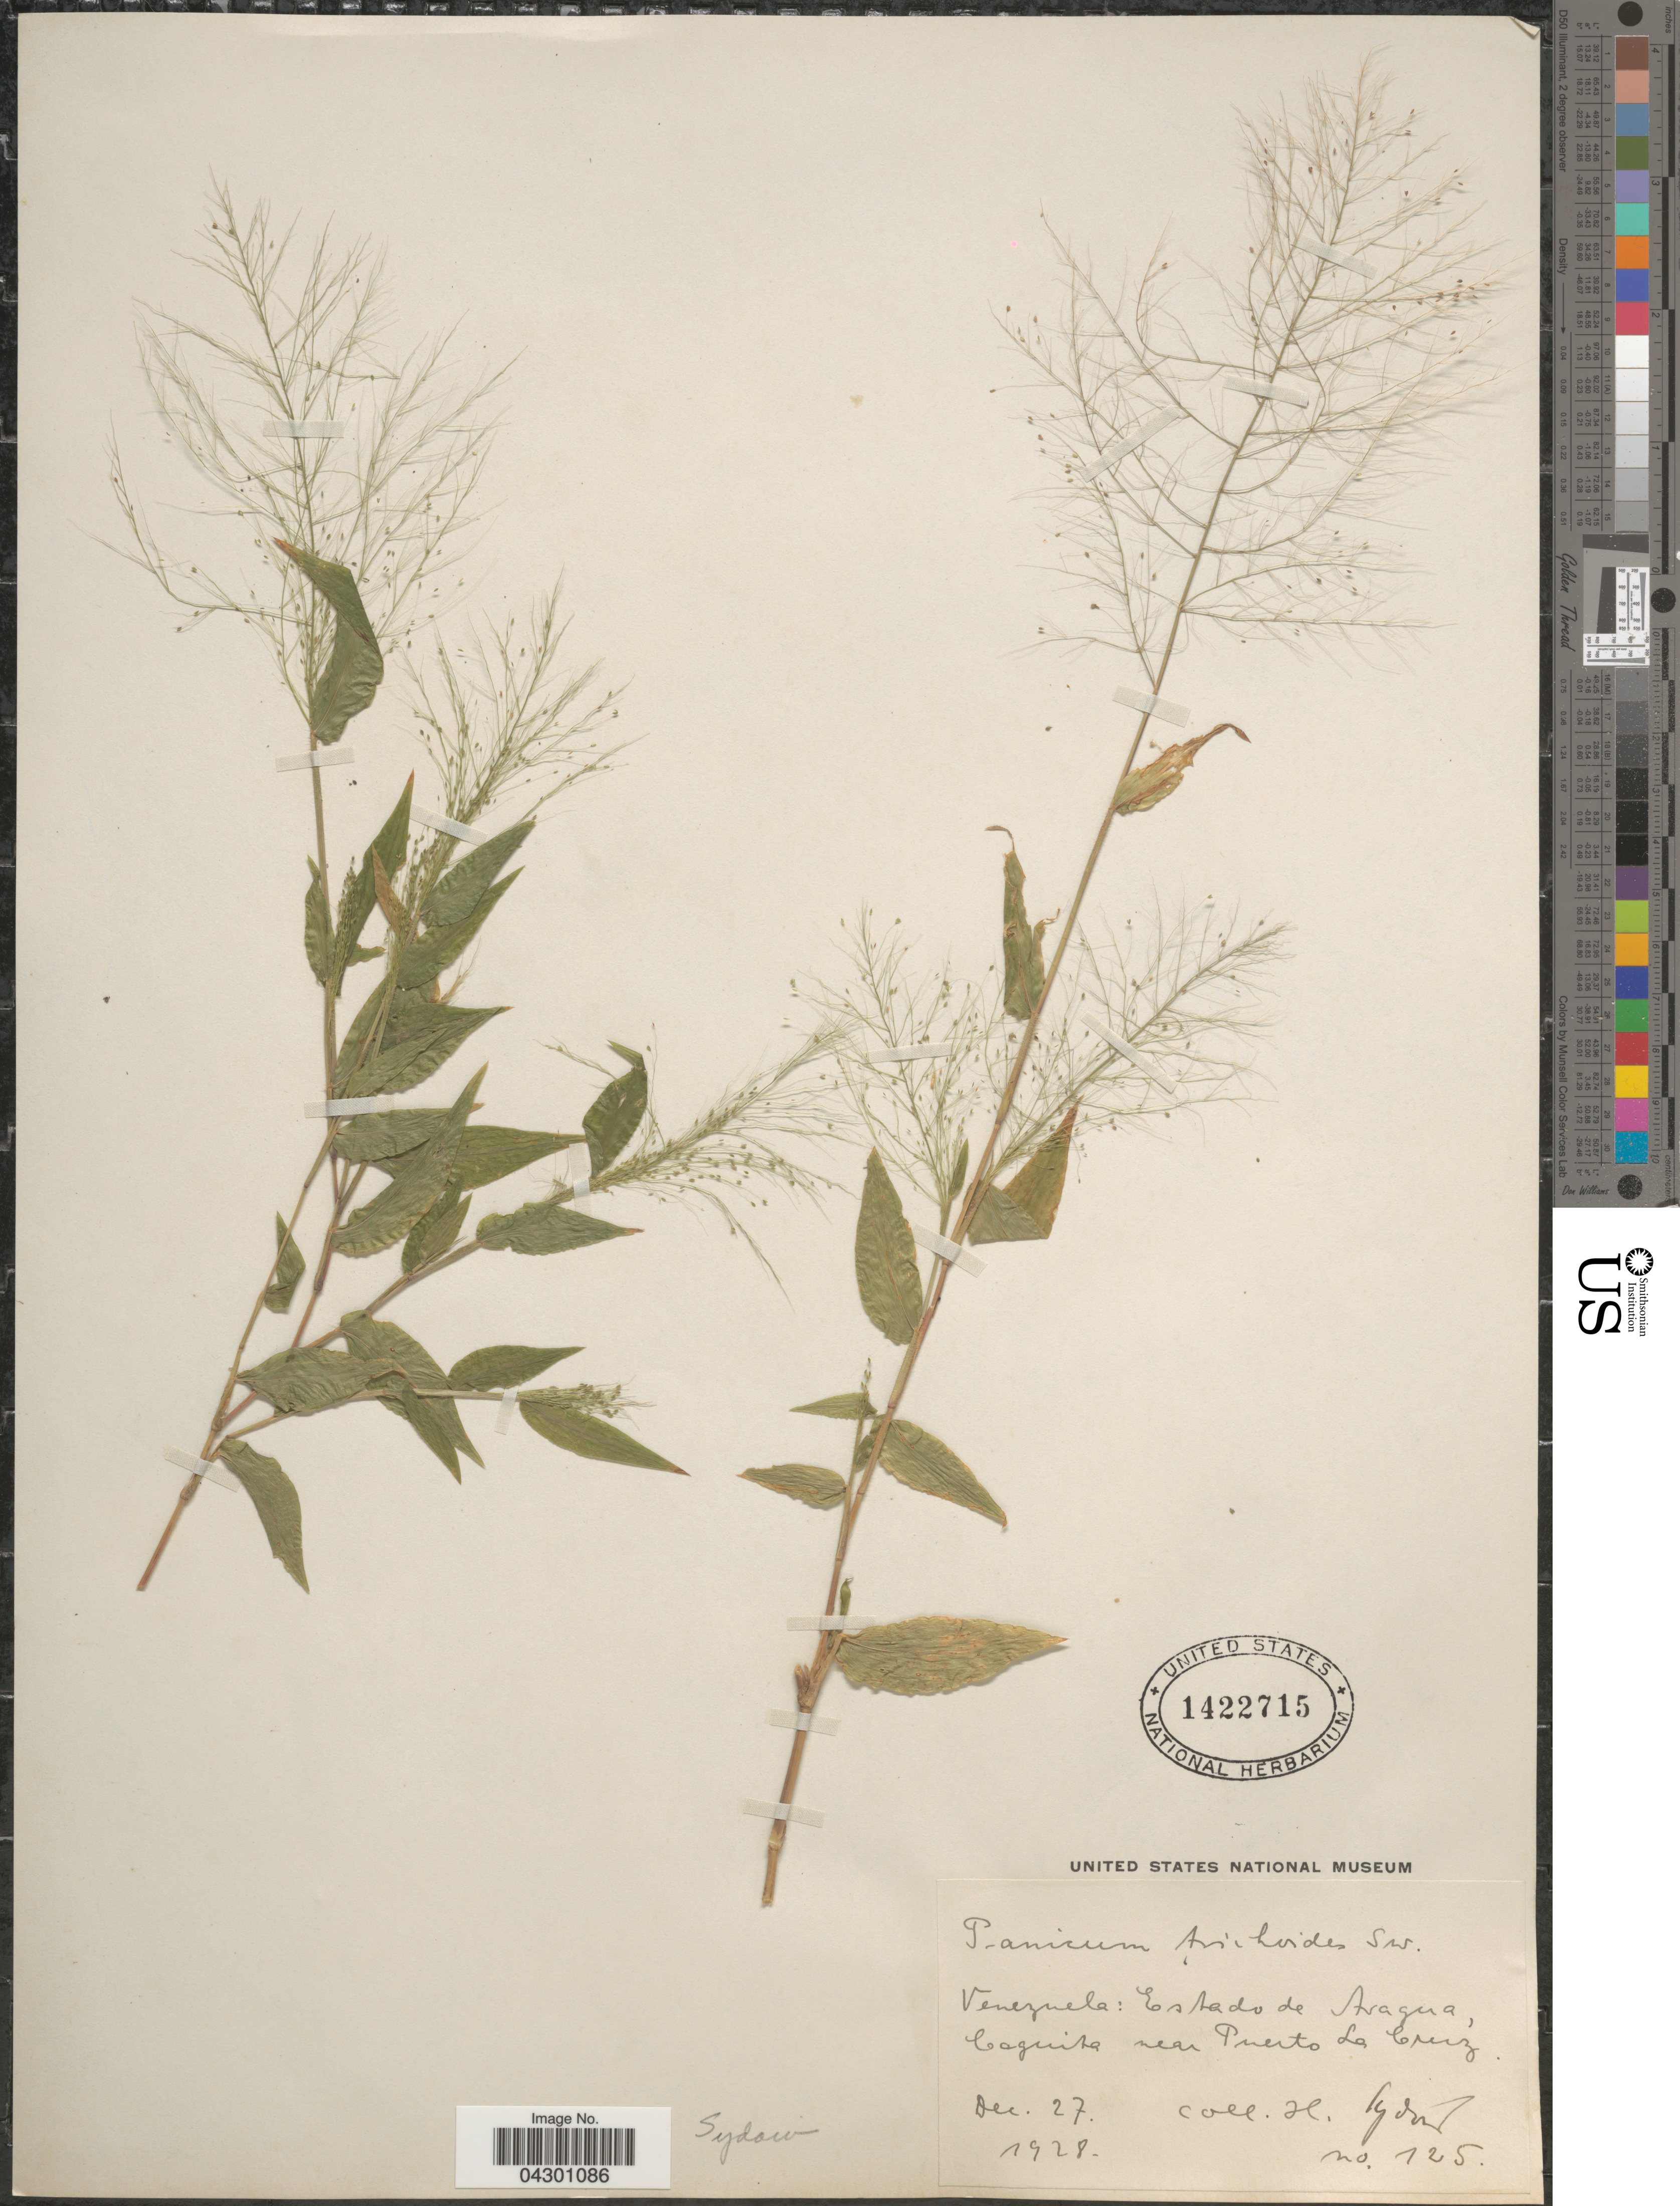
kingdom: Plantae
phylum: Tracheophyta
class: Liliopsida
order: Poales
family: Poaceae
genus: Panicum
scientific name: Panicum trichoides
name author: Sw.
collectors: H. Lydon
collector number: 125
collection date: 1928-12-27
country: Venezuela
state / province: Aragua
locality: Caquita near Puerto La Cruz.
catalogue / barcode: US 1422715